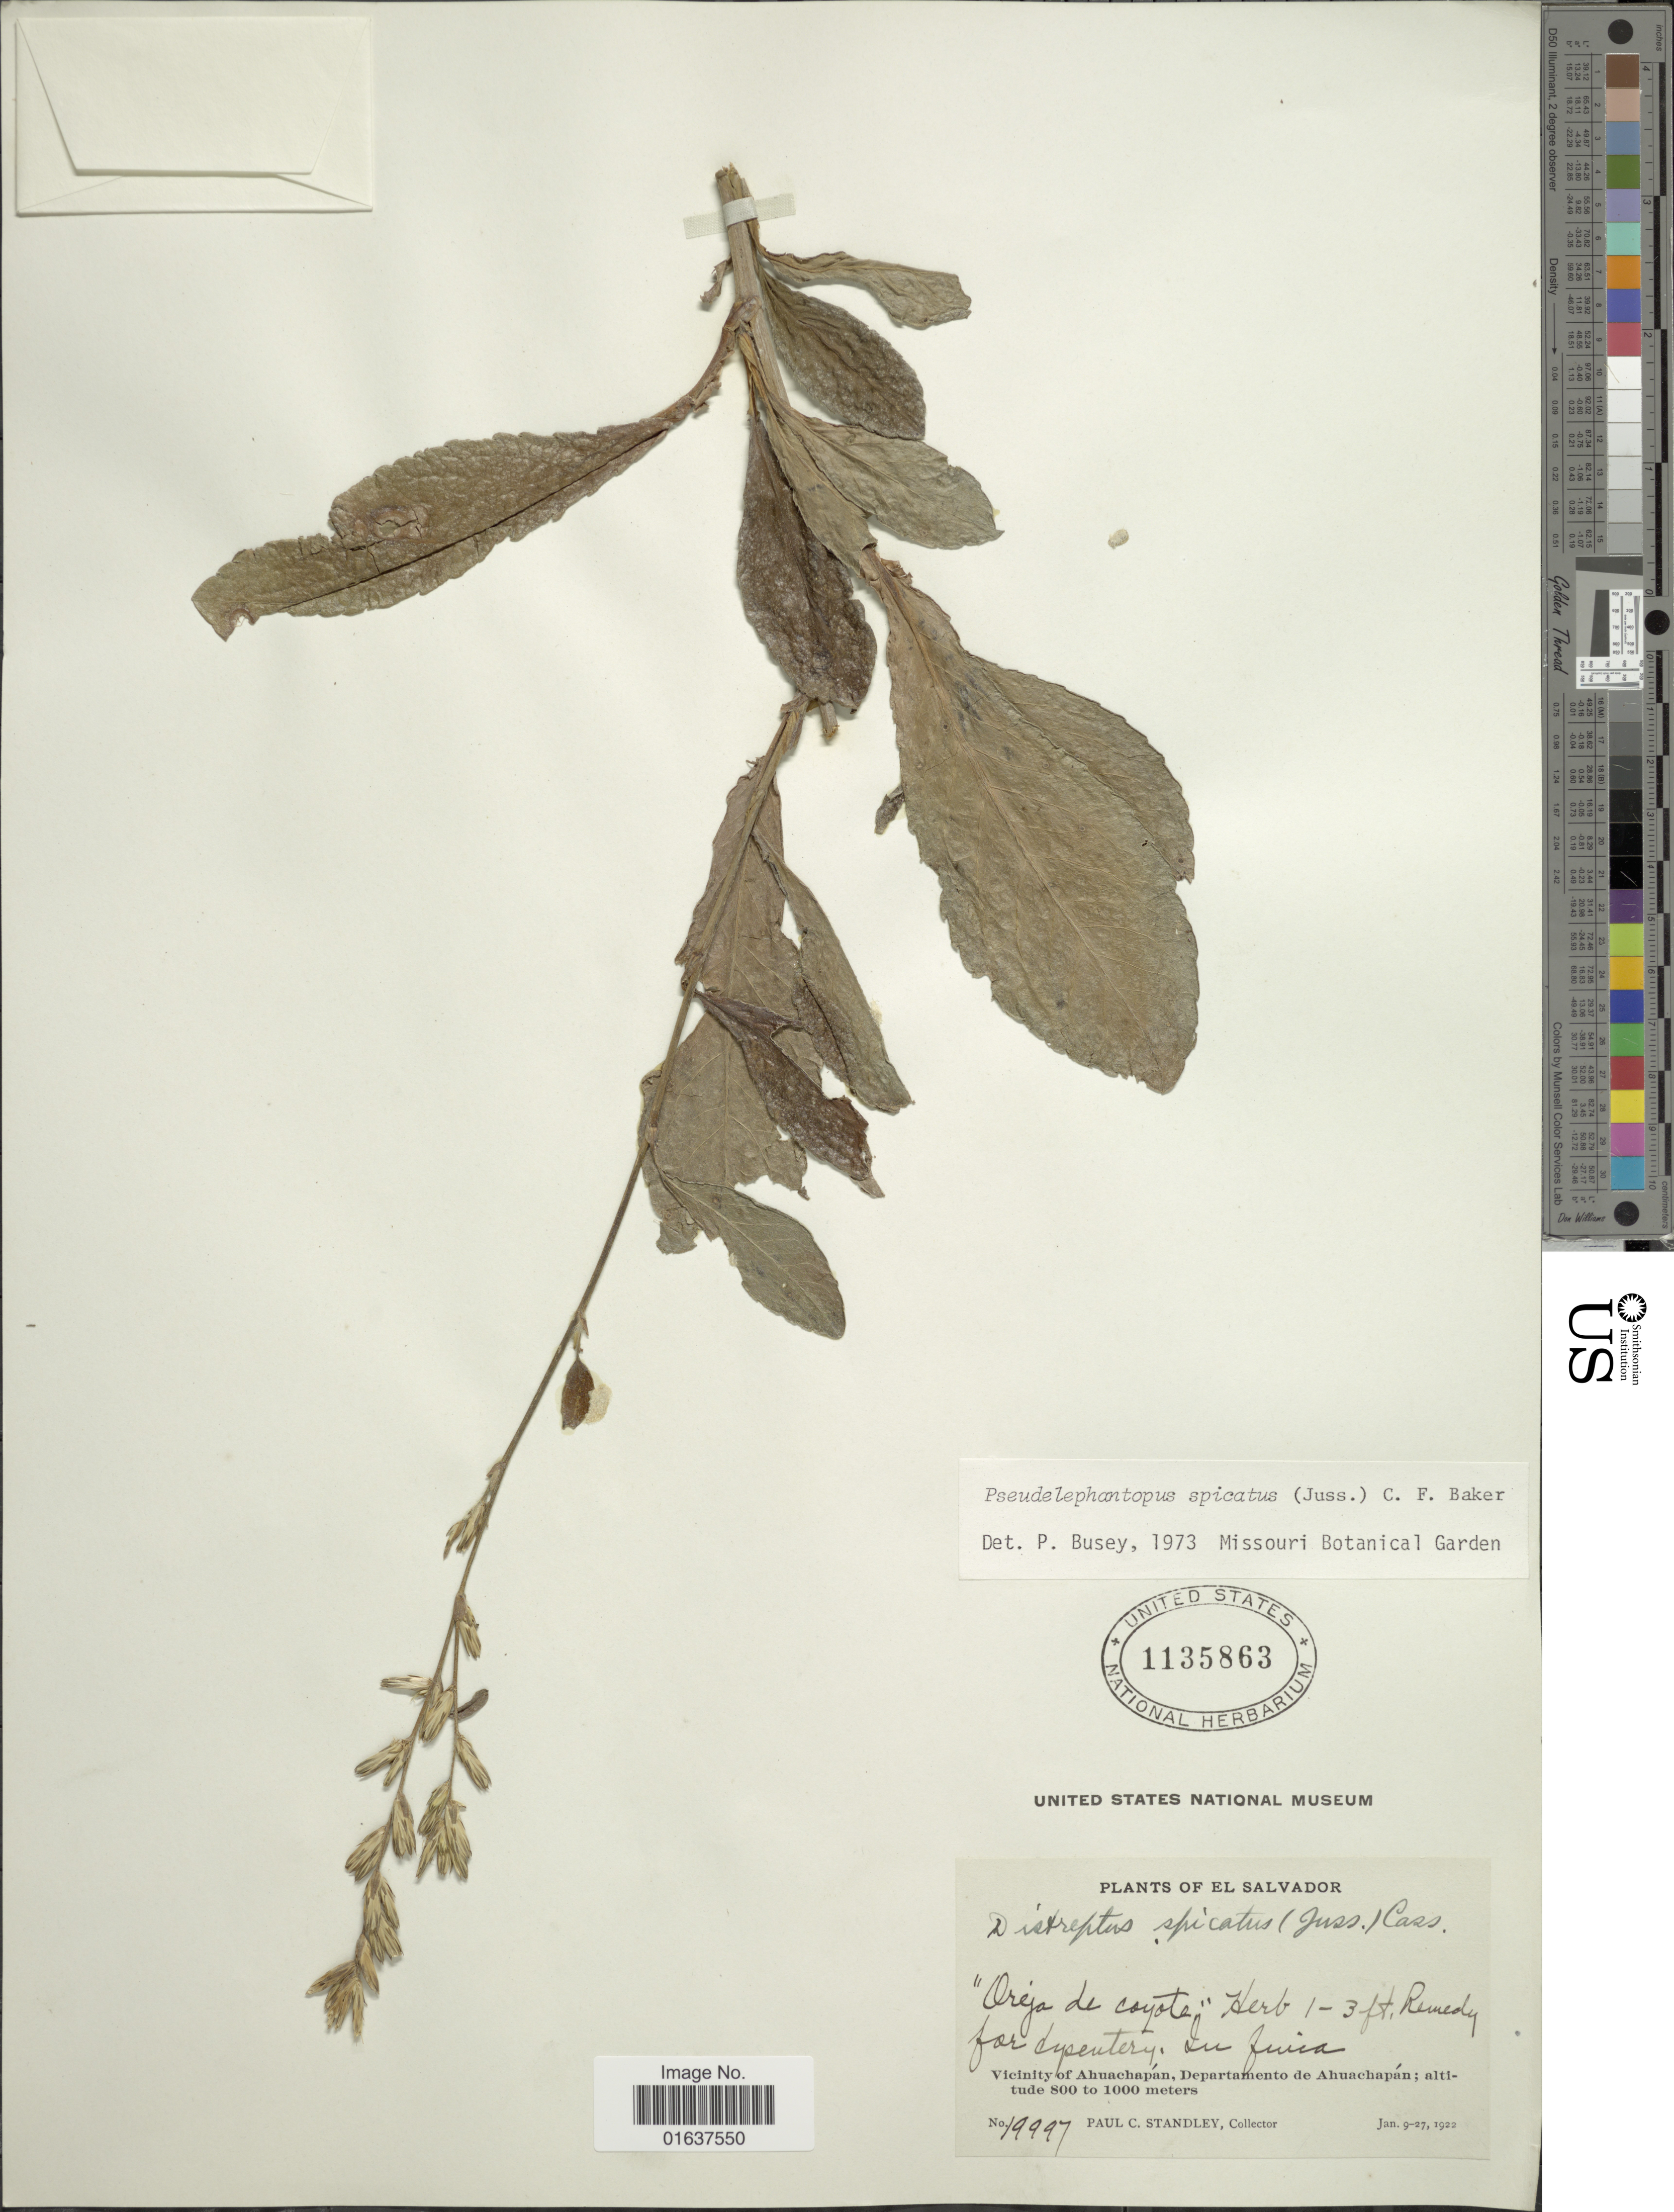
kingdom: Plantae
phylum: Tracheophyta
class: Magnoliopsida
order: Asterales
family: Asteraceae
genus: Pseudelephantopus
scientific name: Pseudelephantopus spicatus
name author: (Juss. ex Aubl.) C.F. Baker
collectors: P. C. Standley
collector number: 19997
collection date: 1922-01-09/1922-01-27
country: El Salvador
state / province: Ahuachapan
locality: Vicinity of Ahuachapan, Departamento de Ahuachapan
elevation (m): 800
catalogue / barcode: US 1135863